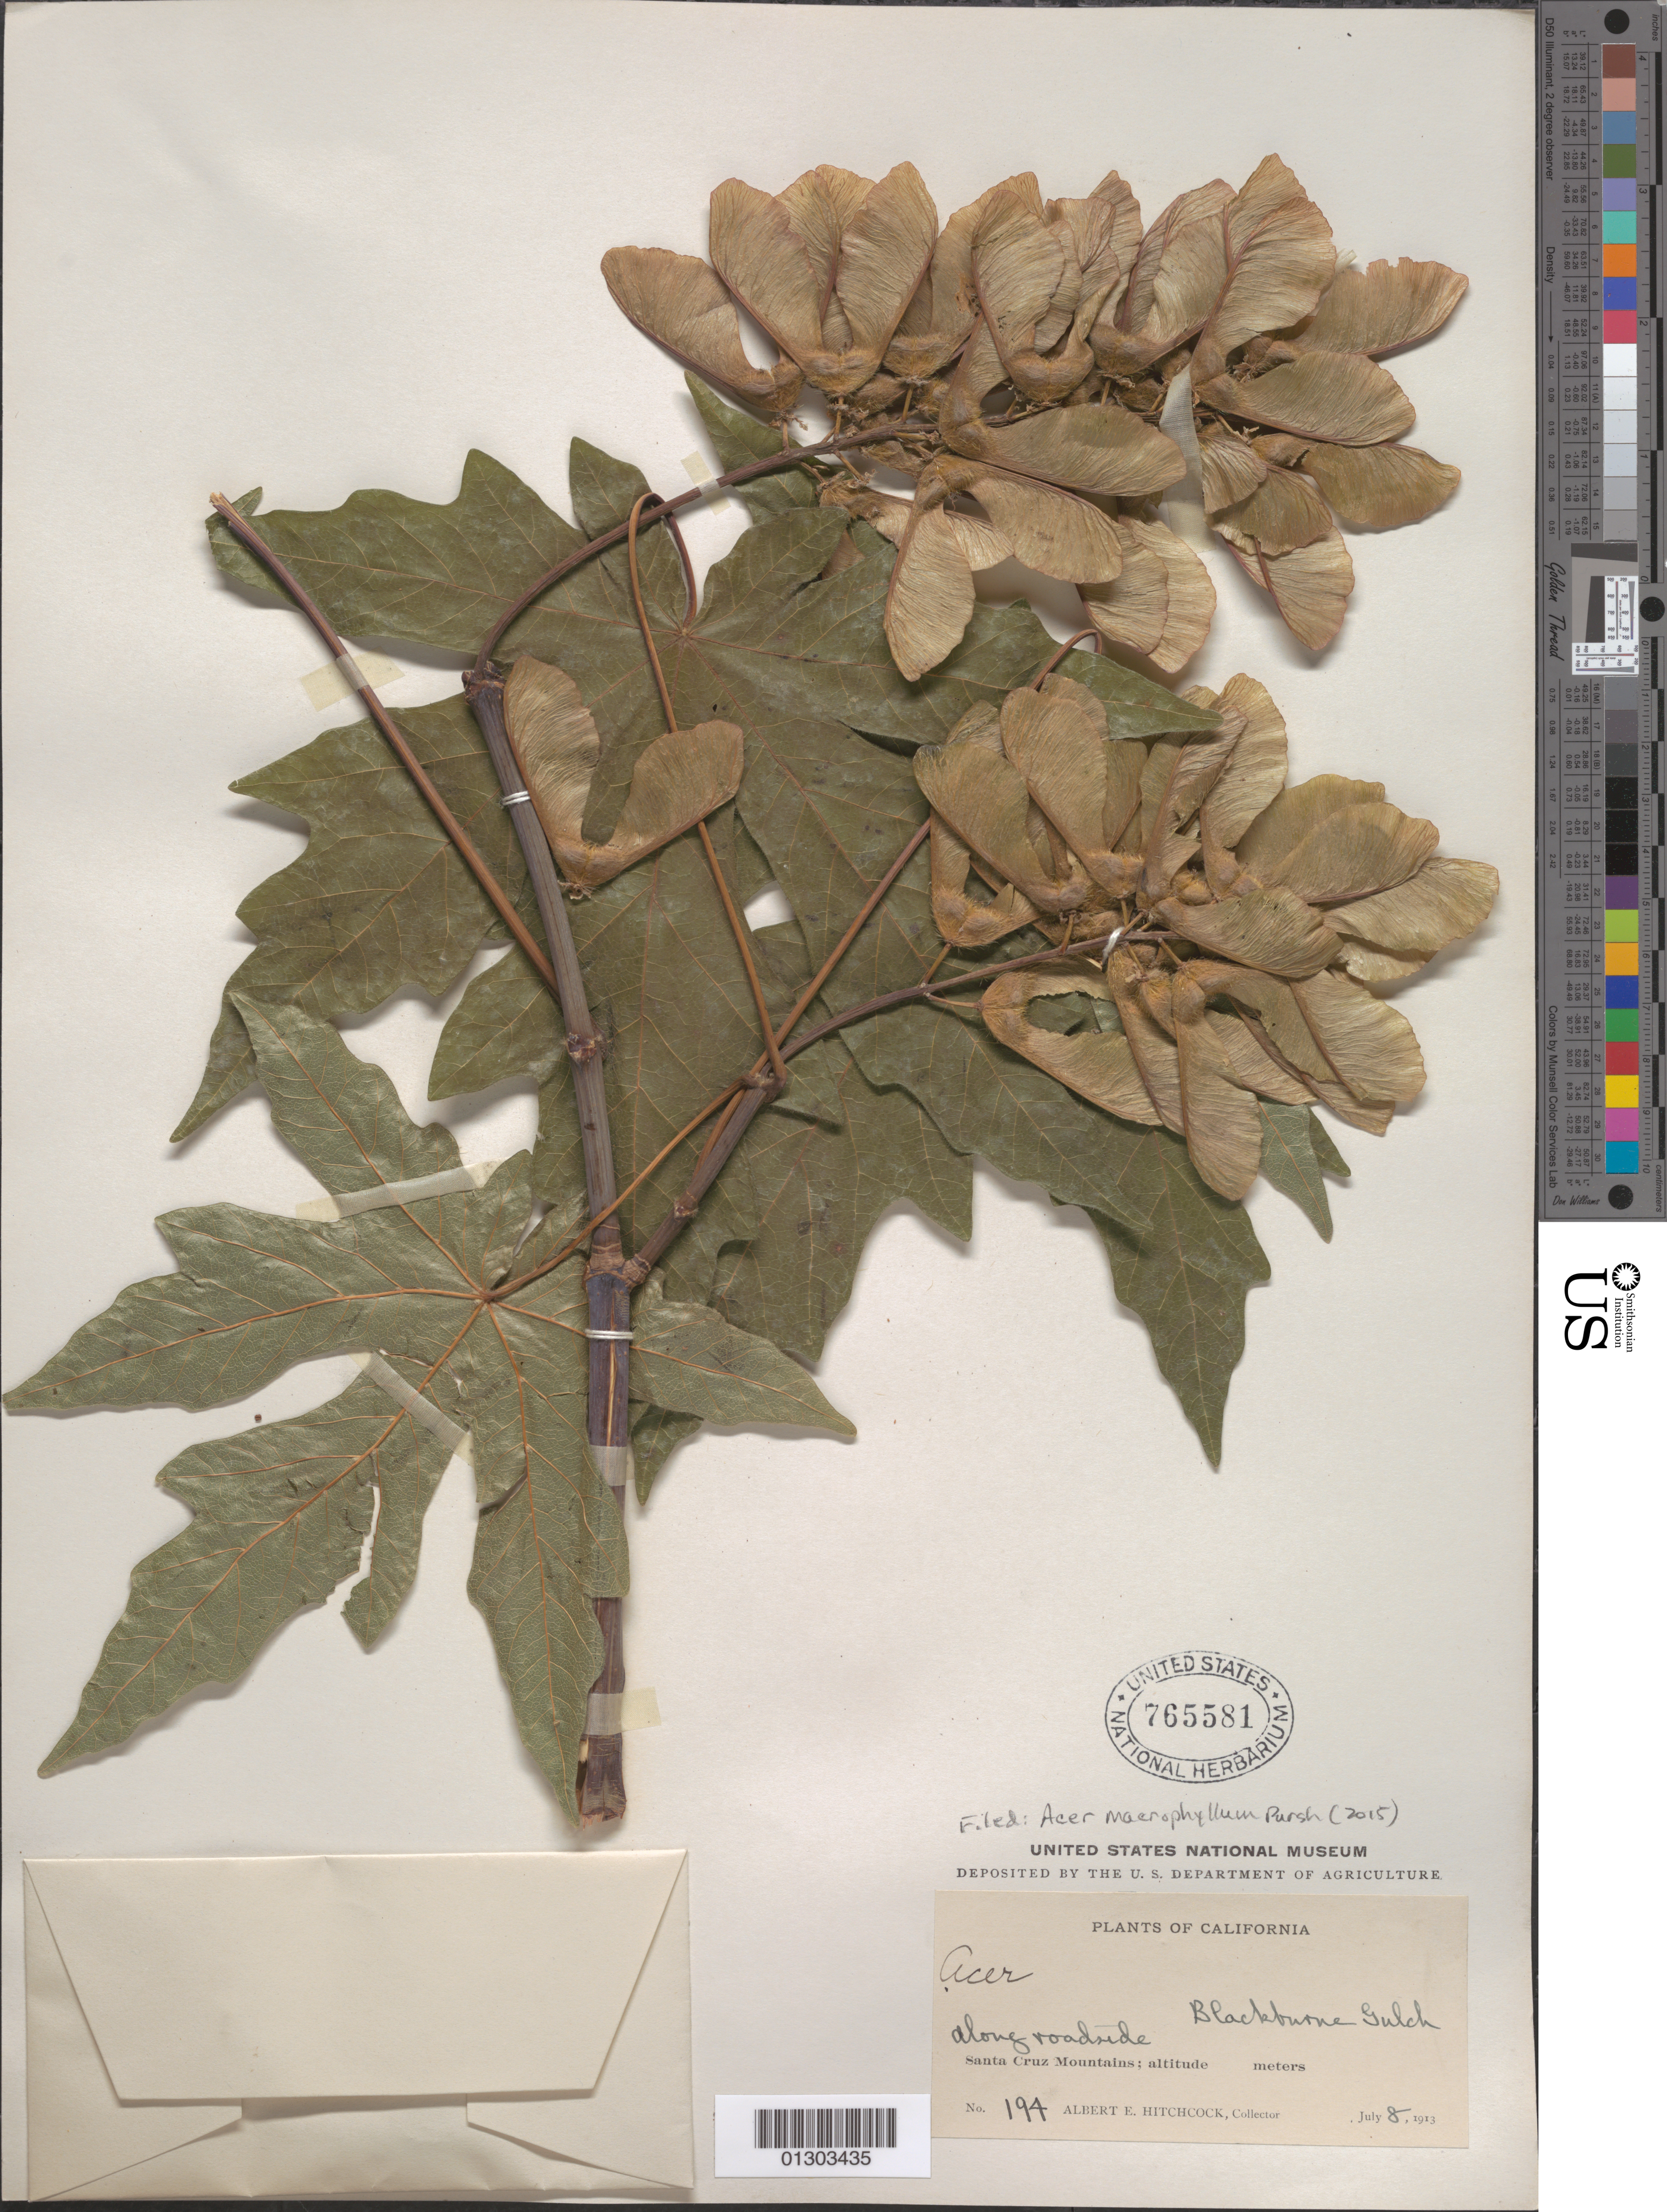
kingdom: Plantae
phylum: Tracheophyta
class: Magnoliopsida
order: Sapindales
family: Sapindaceae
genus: Acer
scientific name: Acer macrophyllum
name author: Pursh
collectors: A. Hitchcock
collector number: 194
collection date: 1913-07-08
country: United States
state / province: California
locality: Santa Cruz Mountains, Blackburne Gulch.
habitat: Along roadside.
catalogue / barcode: US 756581